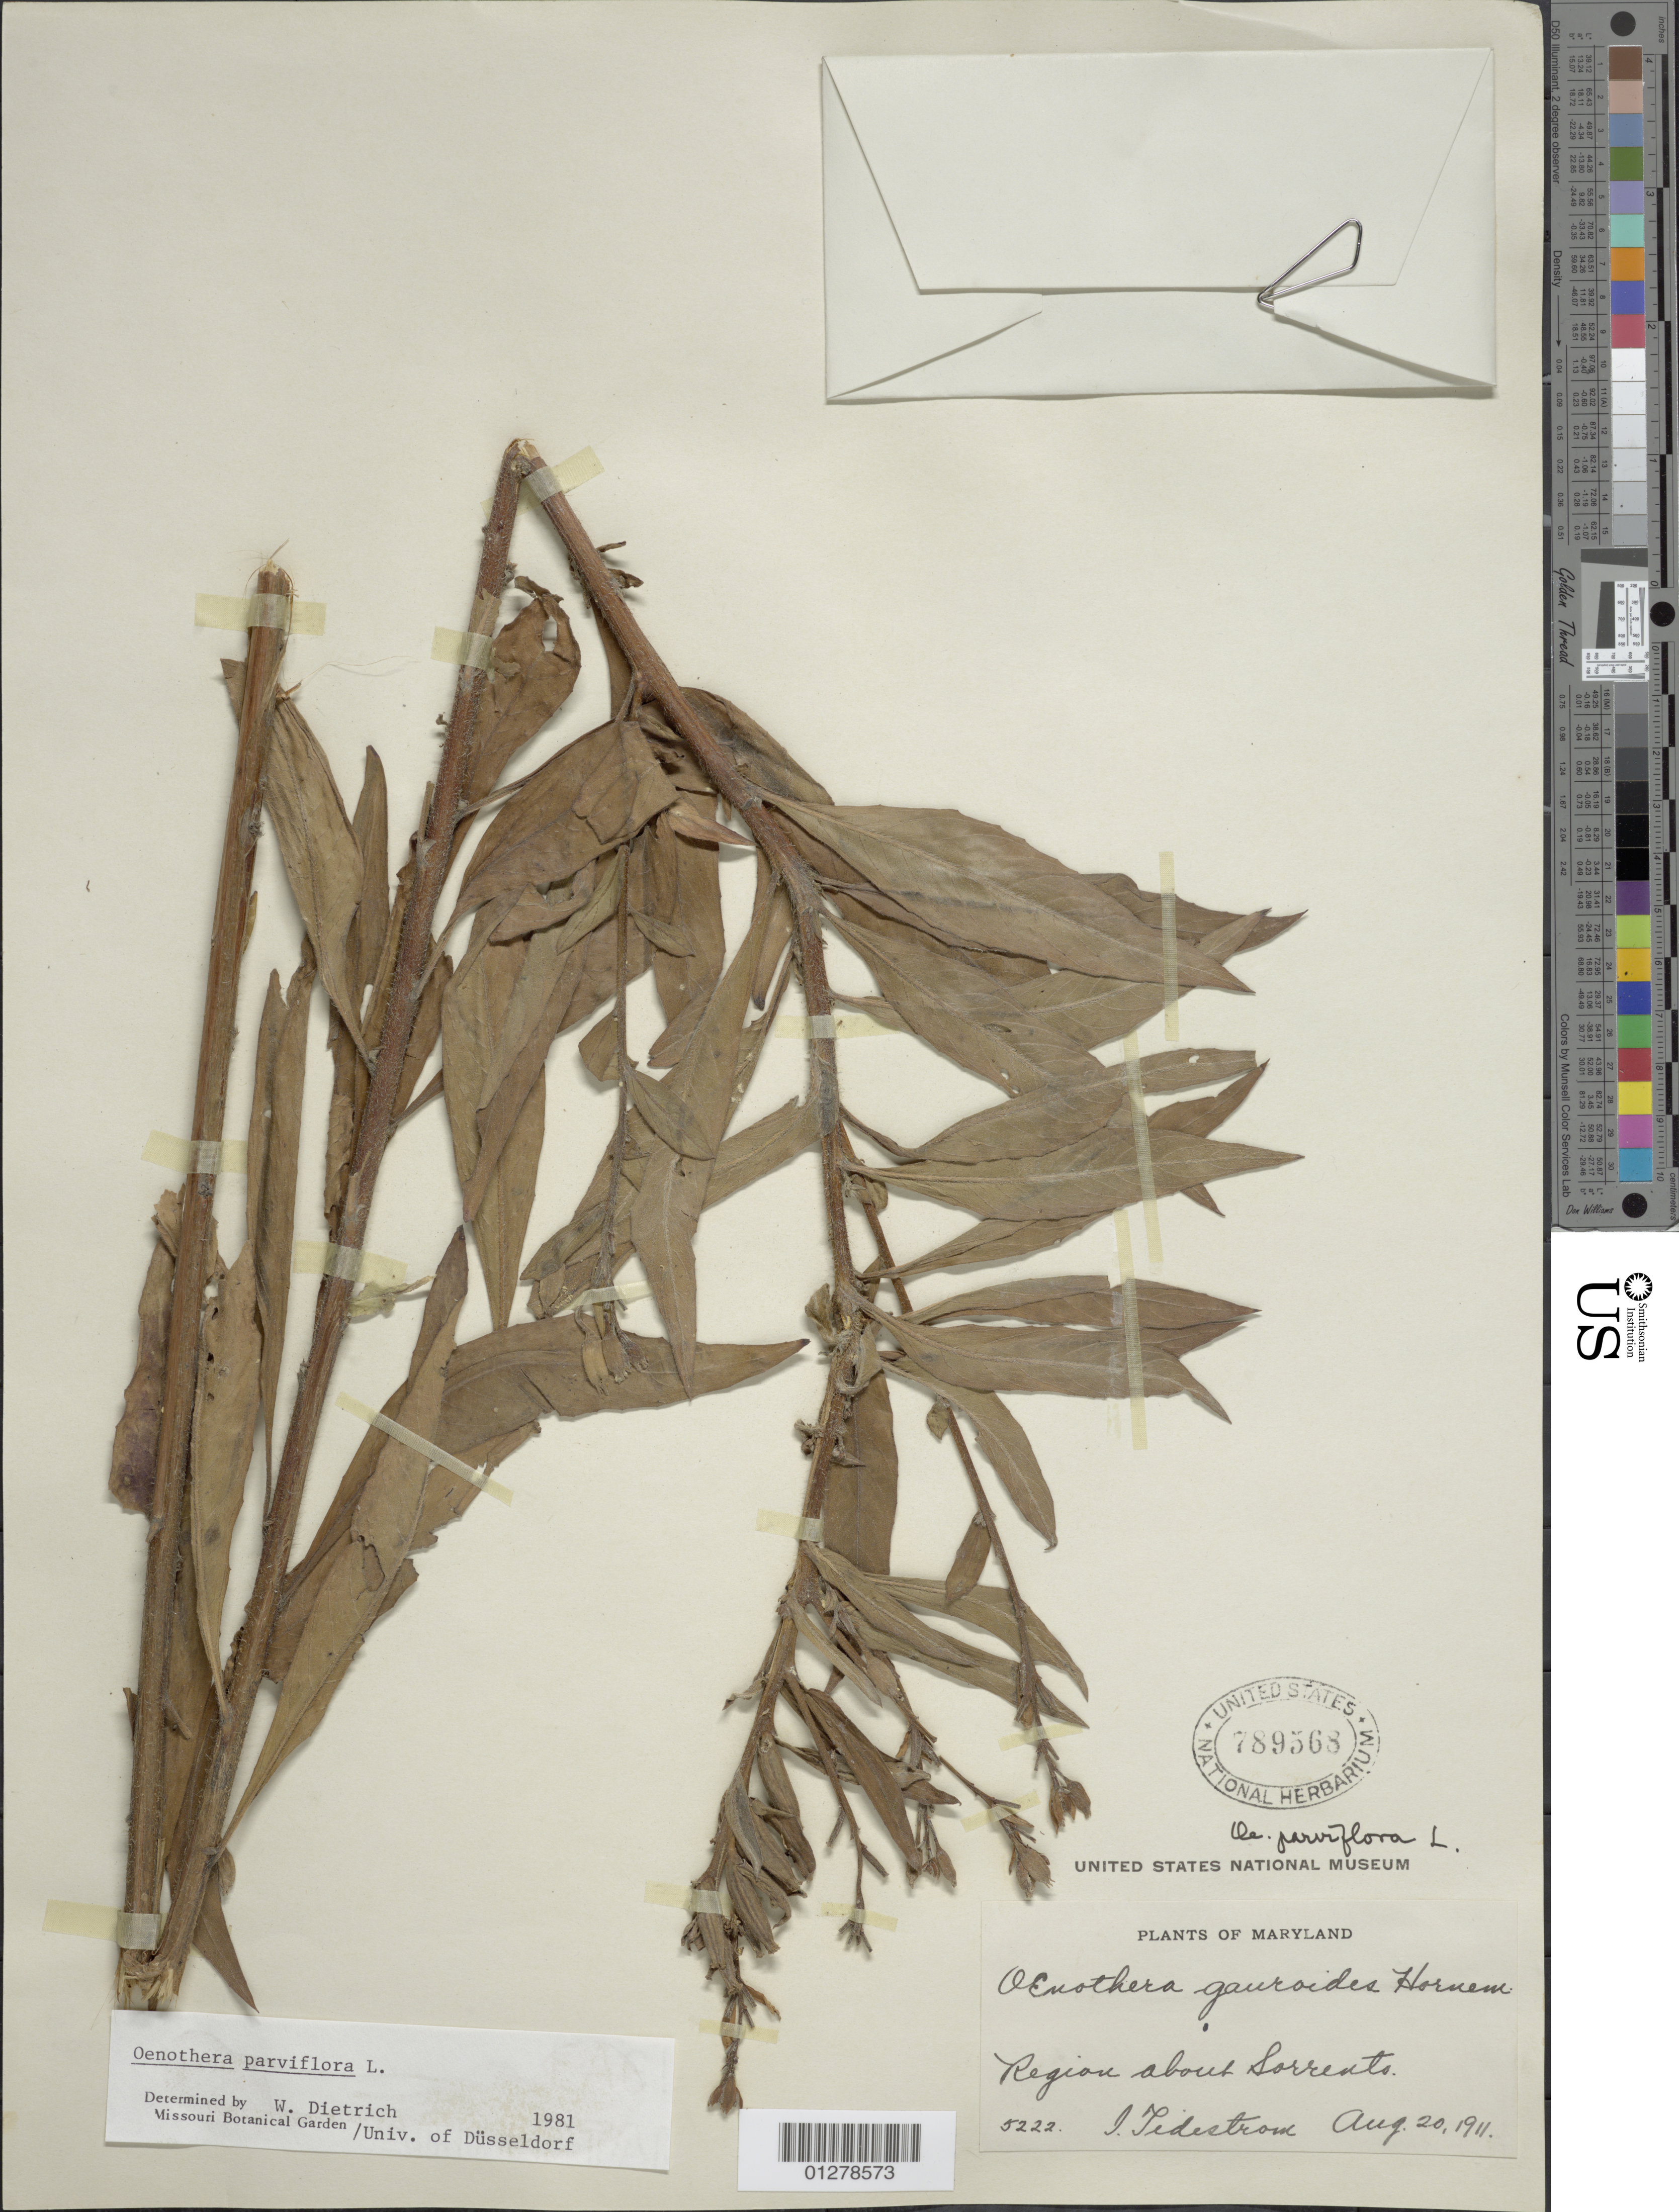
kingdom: Plantae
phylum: Tracheophyta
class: Magnoliopsida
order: Myrtales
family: Onagraceae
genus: Oenothera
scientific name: Oenothera parviflora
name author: L.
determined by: Munz, Philip A.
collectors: I. F. Tidestrom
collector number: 5222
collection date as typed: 20 Aug 1911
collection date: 1911-08-20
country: United States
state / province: Maryland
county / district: Baltimore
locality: Sorrento vicinity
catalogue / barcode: US 789563